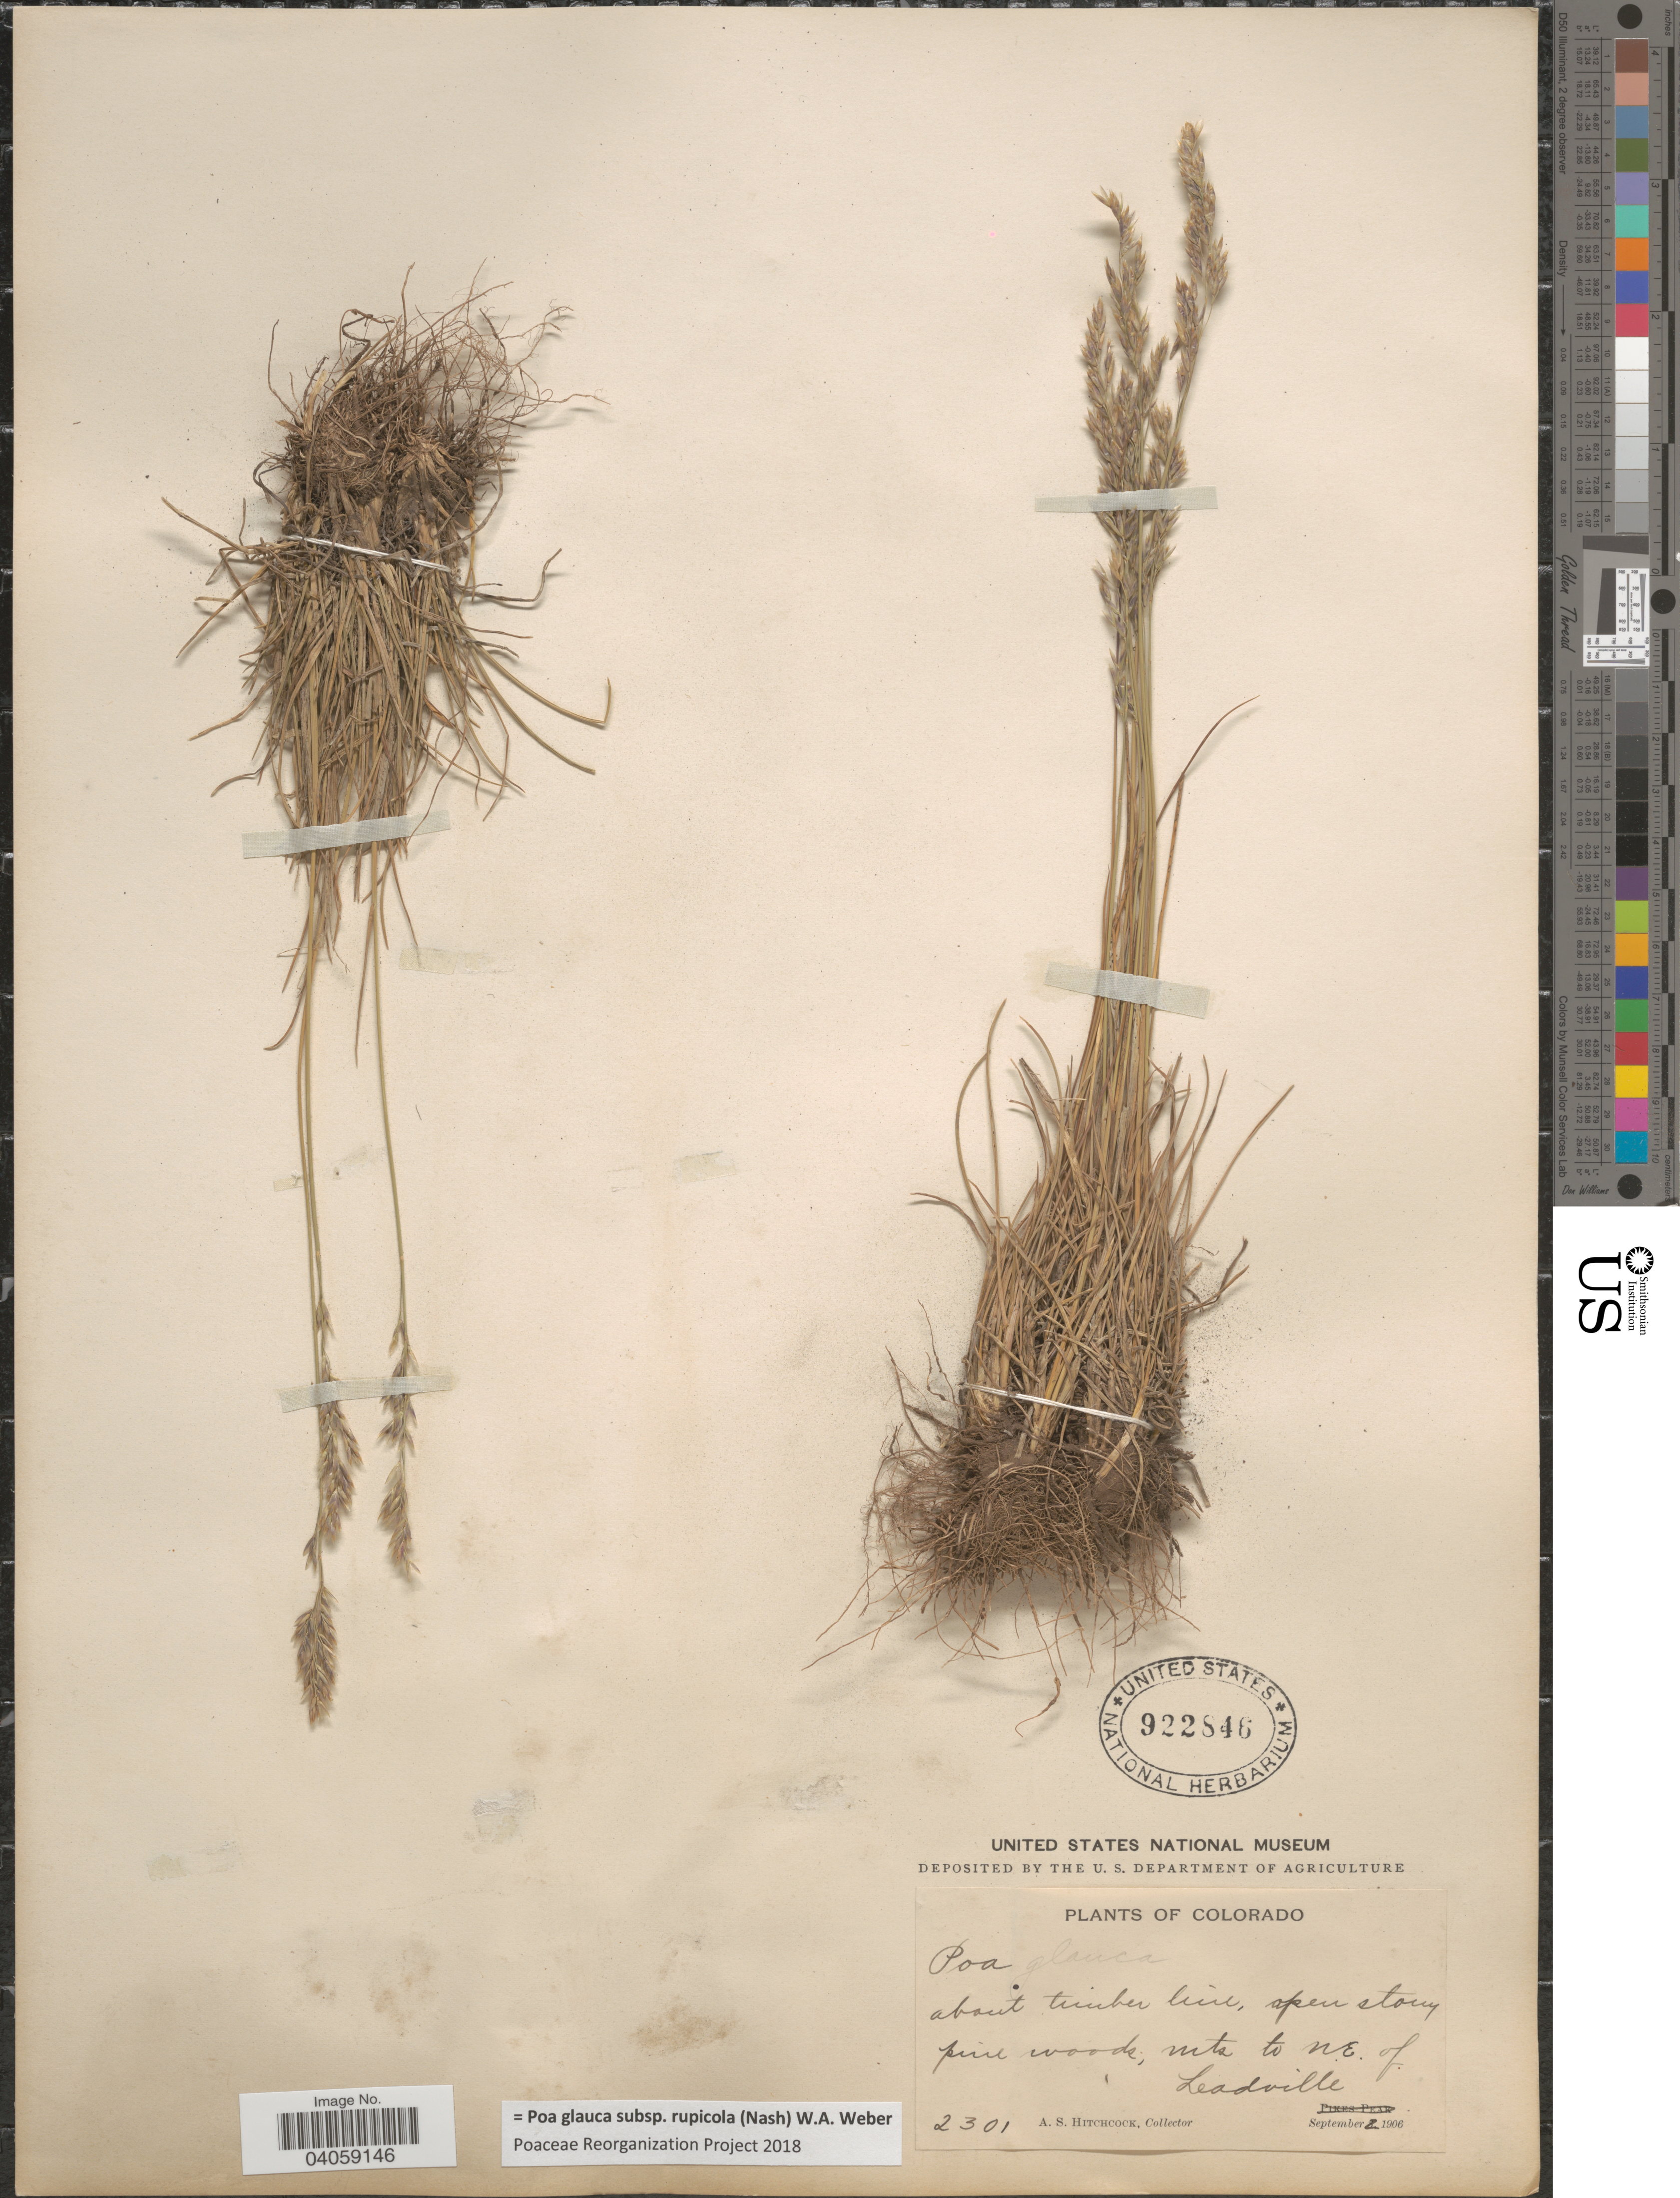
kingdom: Plantae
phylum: Tracheophyta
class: Liliopsida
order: Poales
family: Poaceae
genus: Poa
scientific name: Poa glauca subsp. rupicola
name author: (Nash) W.A. Weber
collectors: A. S. Hitchcock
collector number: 2301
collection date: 1906-09-02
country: United States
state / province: Colorado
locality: About timber line, open stony pine woods, Mts to N. E. of Leadville.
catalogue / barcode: US 922846